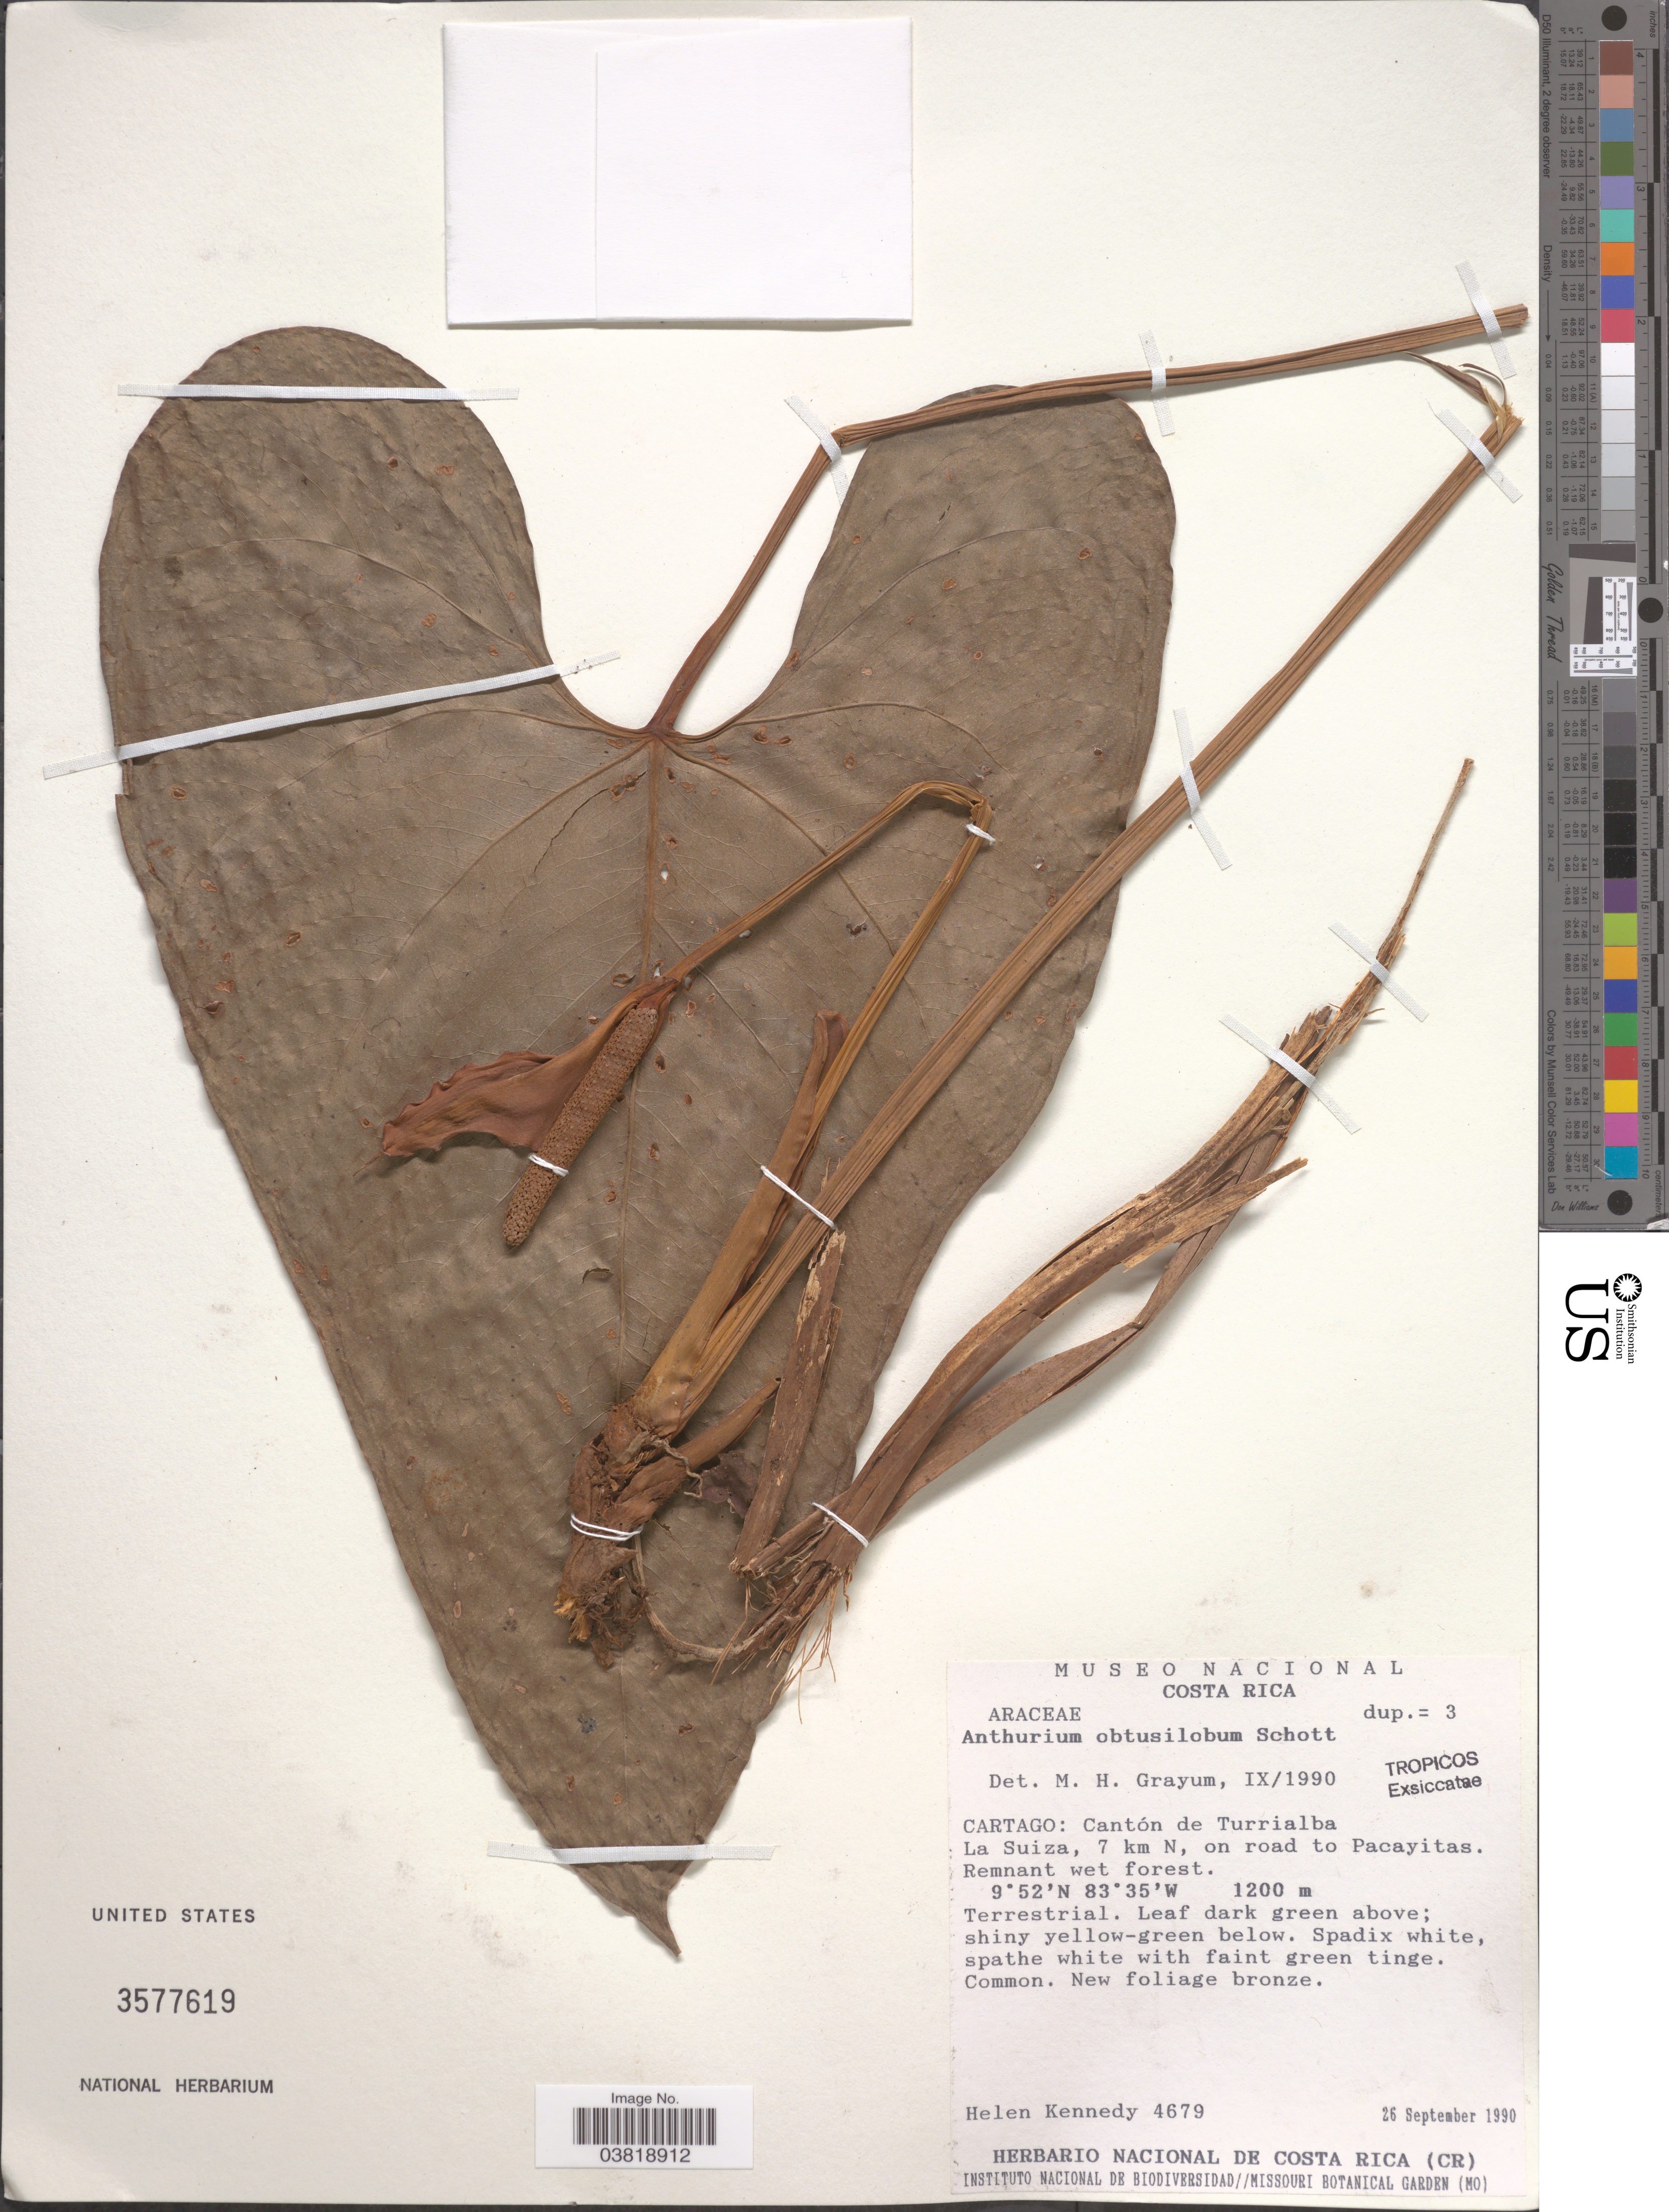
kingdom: Plantae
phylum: Tracheophyta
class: Liliopsida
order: Alismatales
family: Araceae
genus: Anthurium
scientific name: Anthurium obtusilobum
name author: Schott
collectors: H. Kennedy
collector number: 4679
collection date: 1990-09-26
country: Costa Rica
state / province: Cartago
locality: Cantón de Turrialba. La Suiza, 7 km N, on road to Pacayitas.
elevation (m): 1200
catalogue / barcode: US 3577619